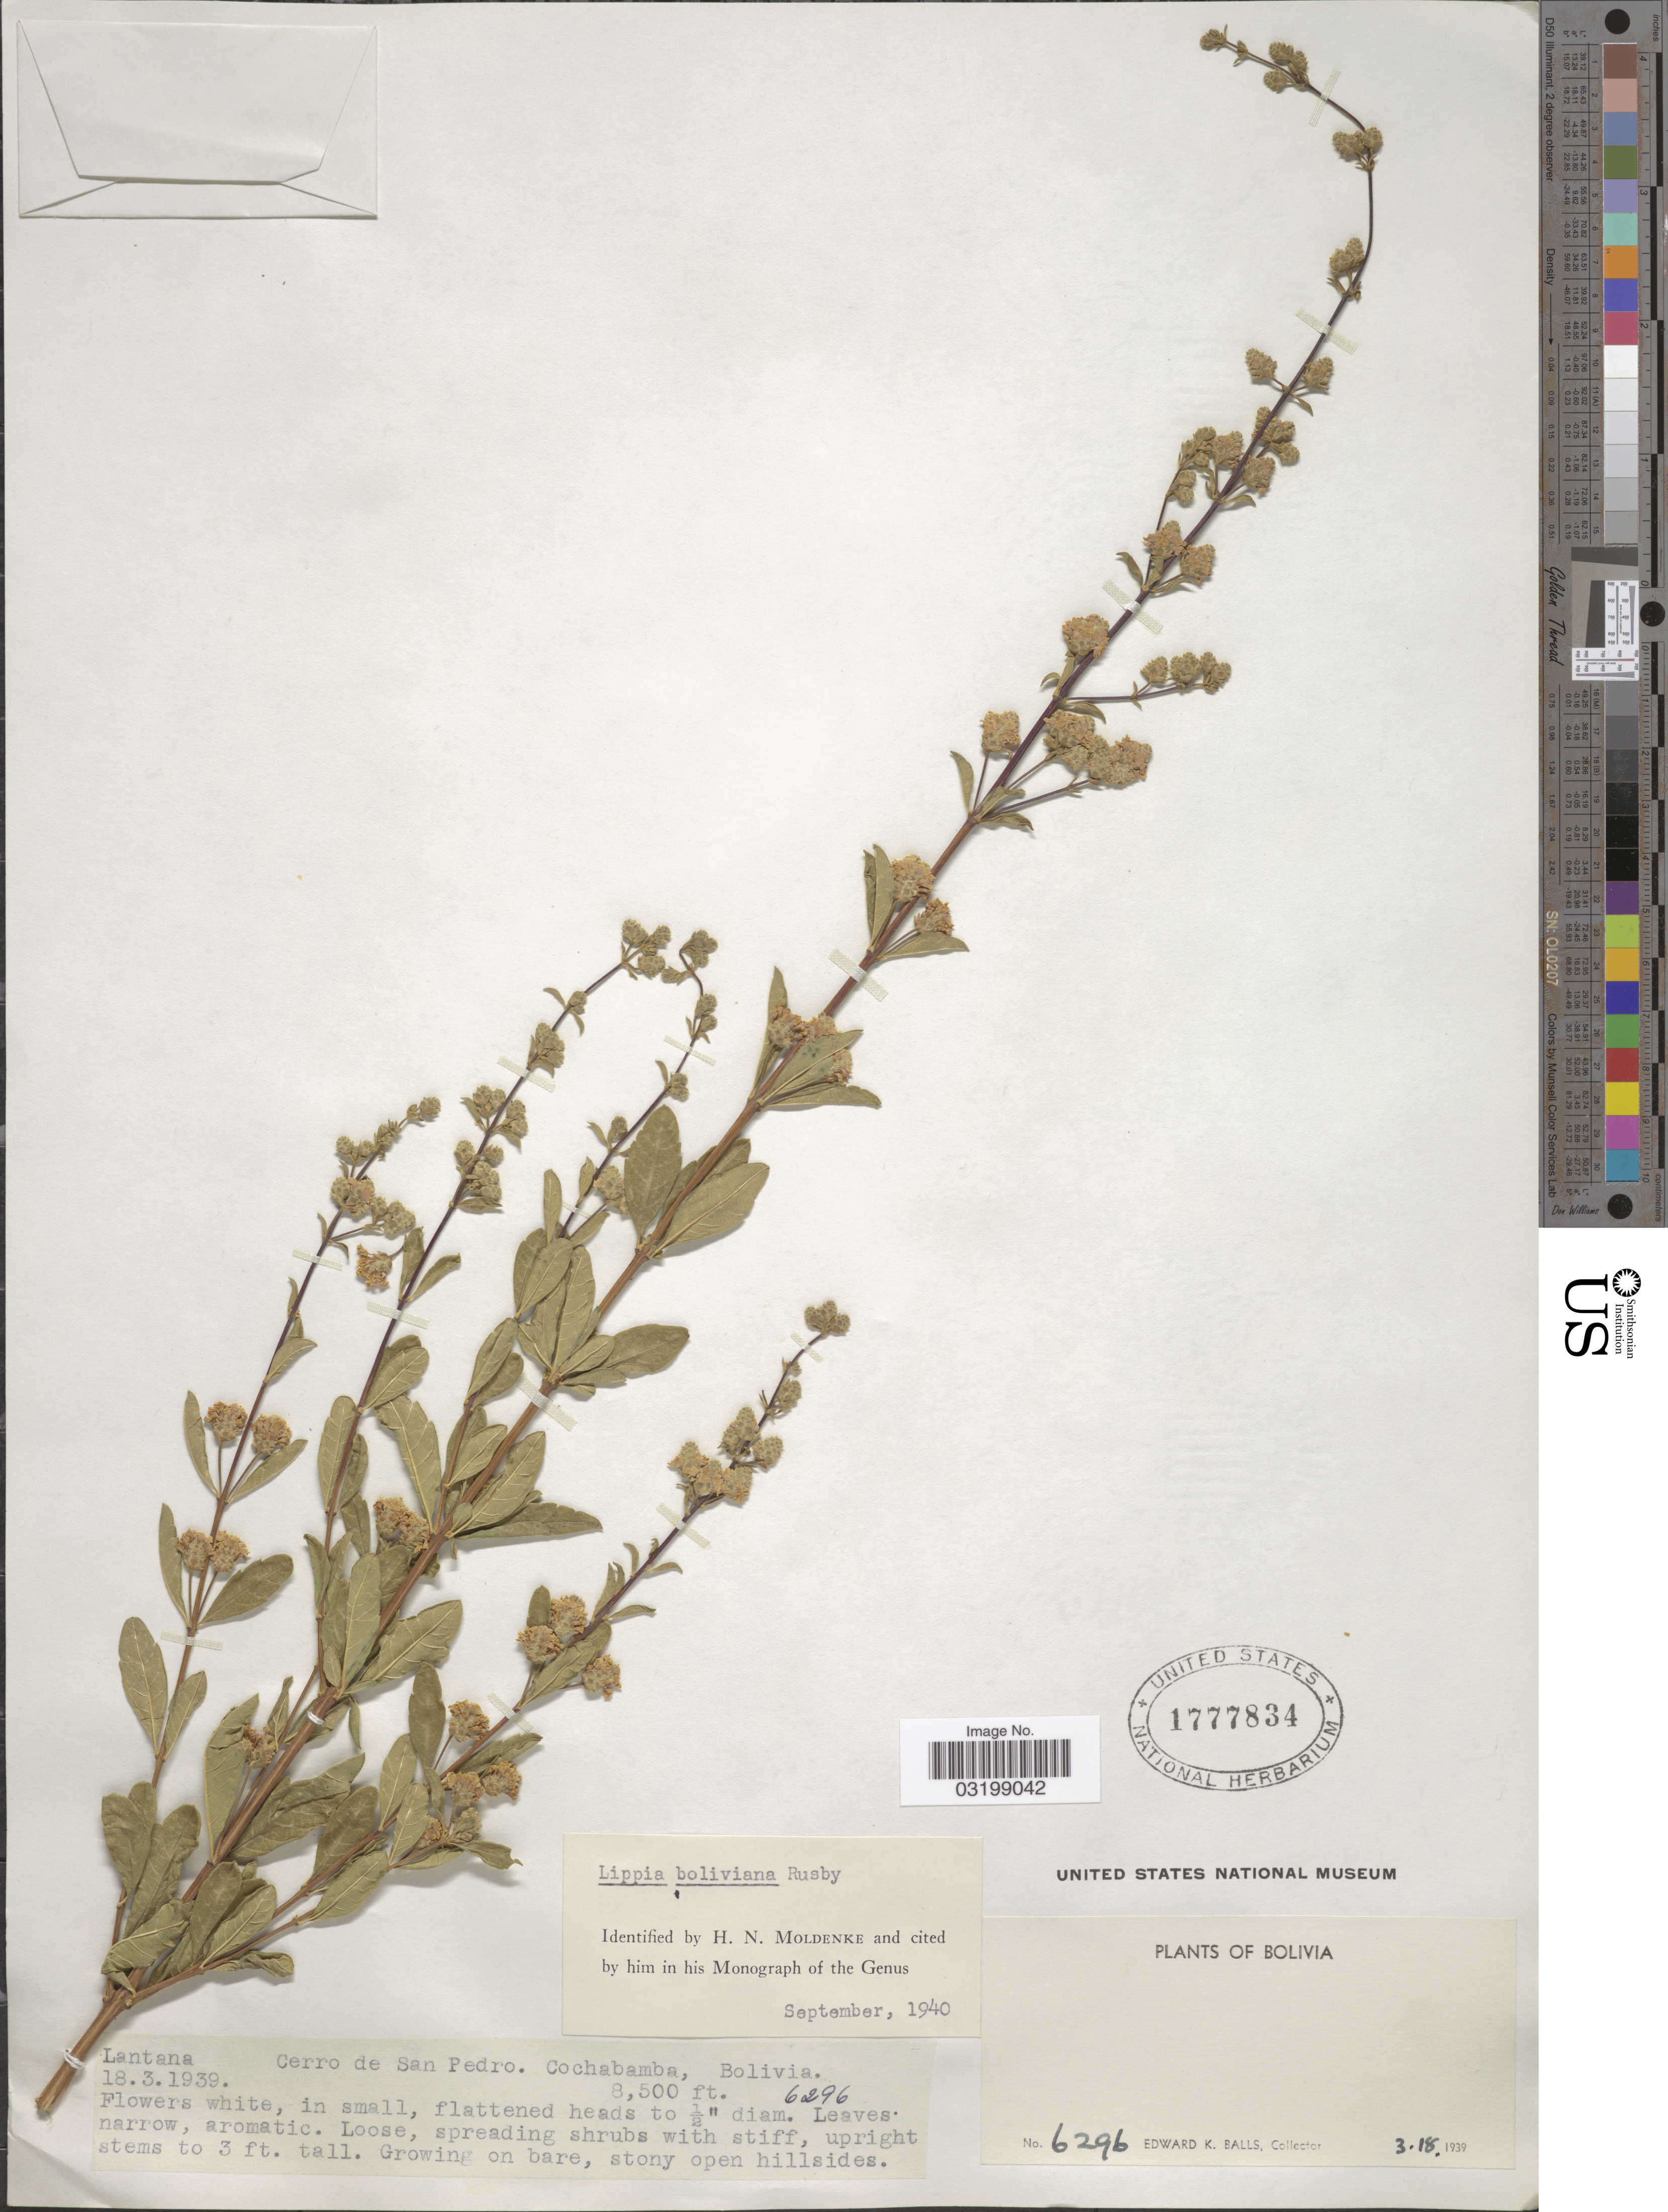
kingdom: Plantae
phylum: Tracheophyta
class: Magnoliopsida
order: Lamiales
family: Verbenaceae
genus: Lippia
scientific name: Lippia integrifolia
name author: (Griseb.) Hieron.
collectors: E. K. Balls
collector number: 6296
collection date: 1939-03-18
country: Bolivia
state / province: Cochabamba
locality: Cerro de San Pedro.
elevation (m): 2591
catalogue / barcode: US 1777834